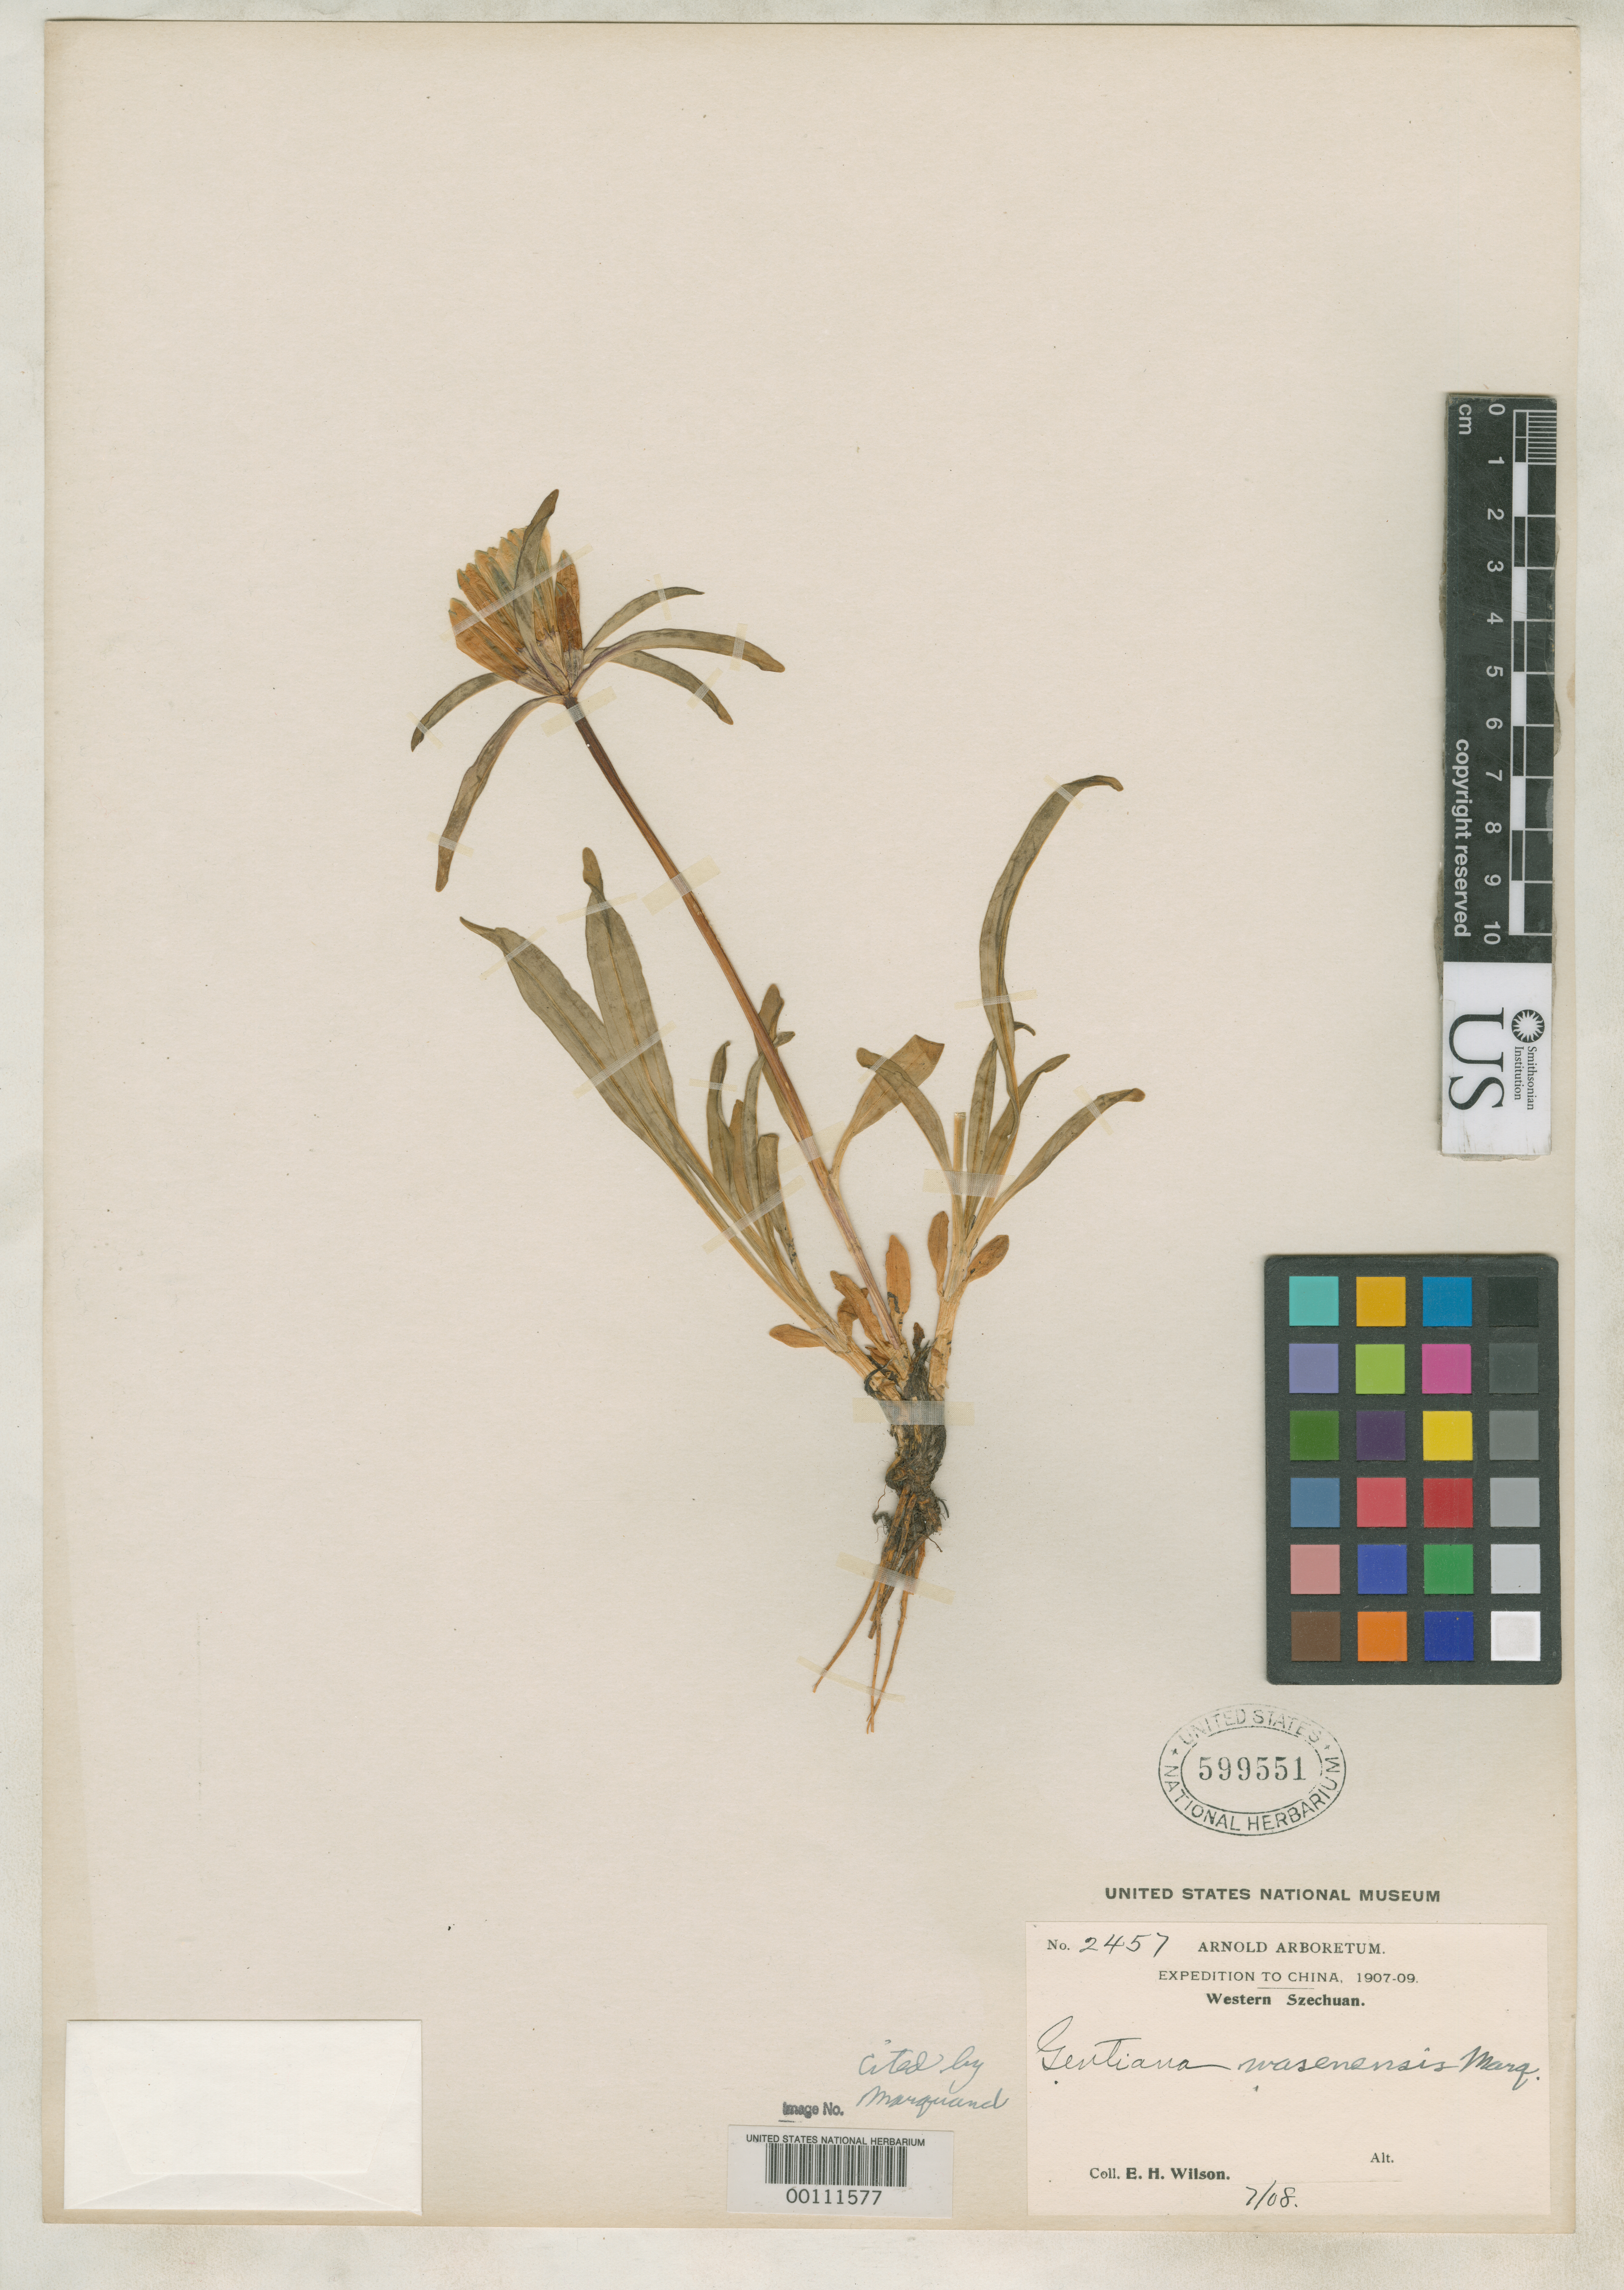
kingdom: Plantae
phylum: Tracheophyta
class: Magnoliopsida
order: Gentianales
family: Gentianaceae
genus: Gentiana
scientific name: Gentiana wasenensis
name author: C. Marquand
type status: Isotype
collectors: E. H. Wilson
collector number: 2457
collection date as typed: Jul 1908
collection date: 1908-07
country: China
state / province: Sichuan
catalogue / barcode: US 599551